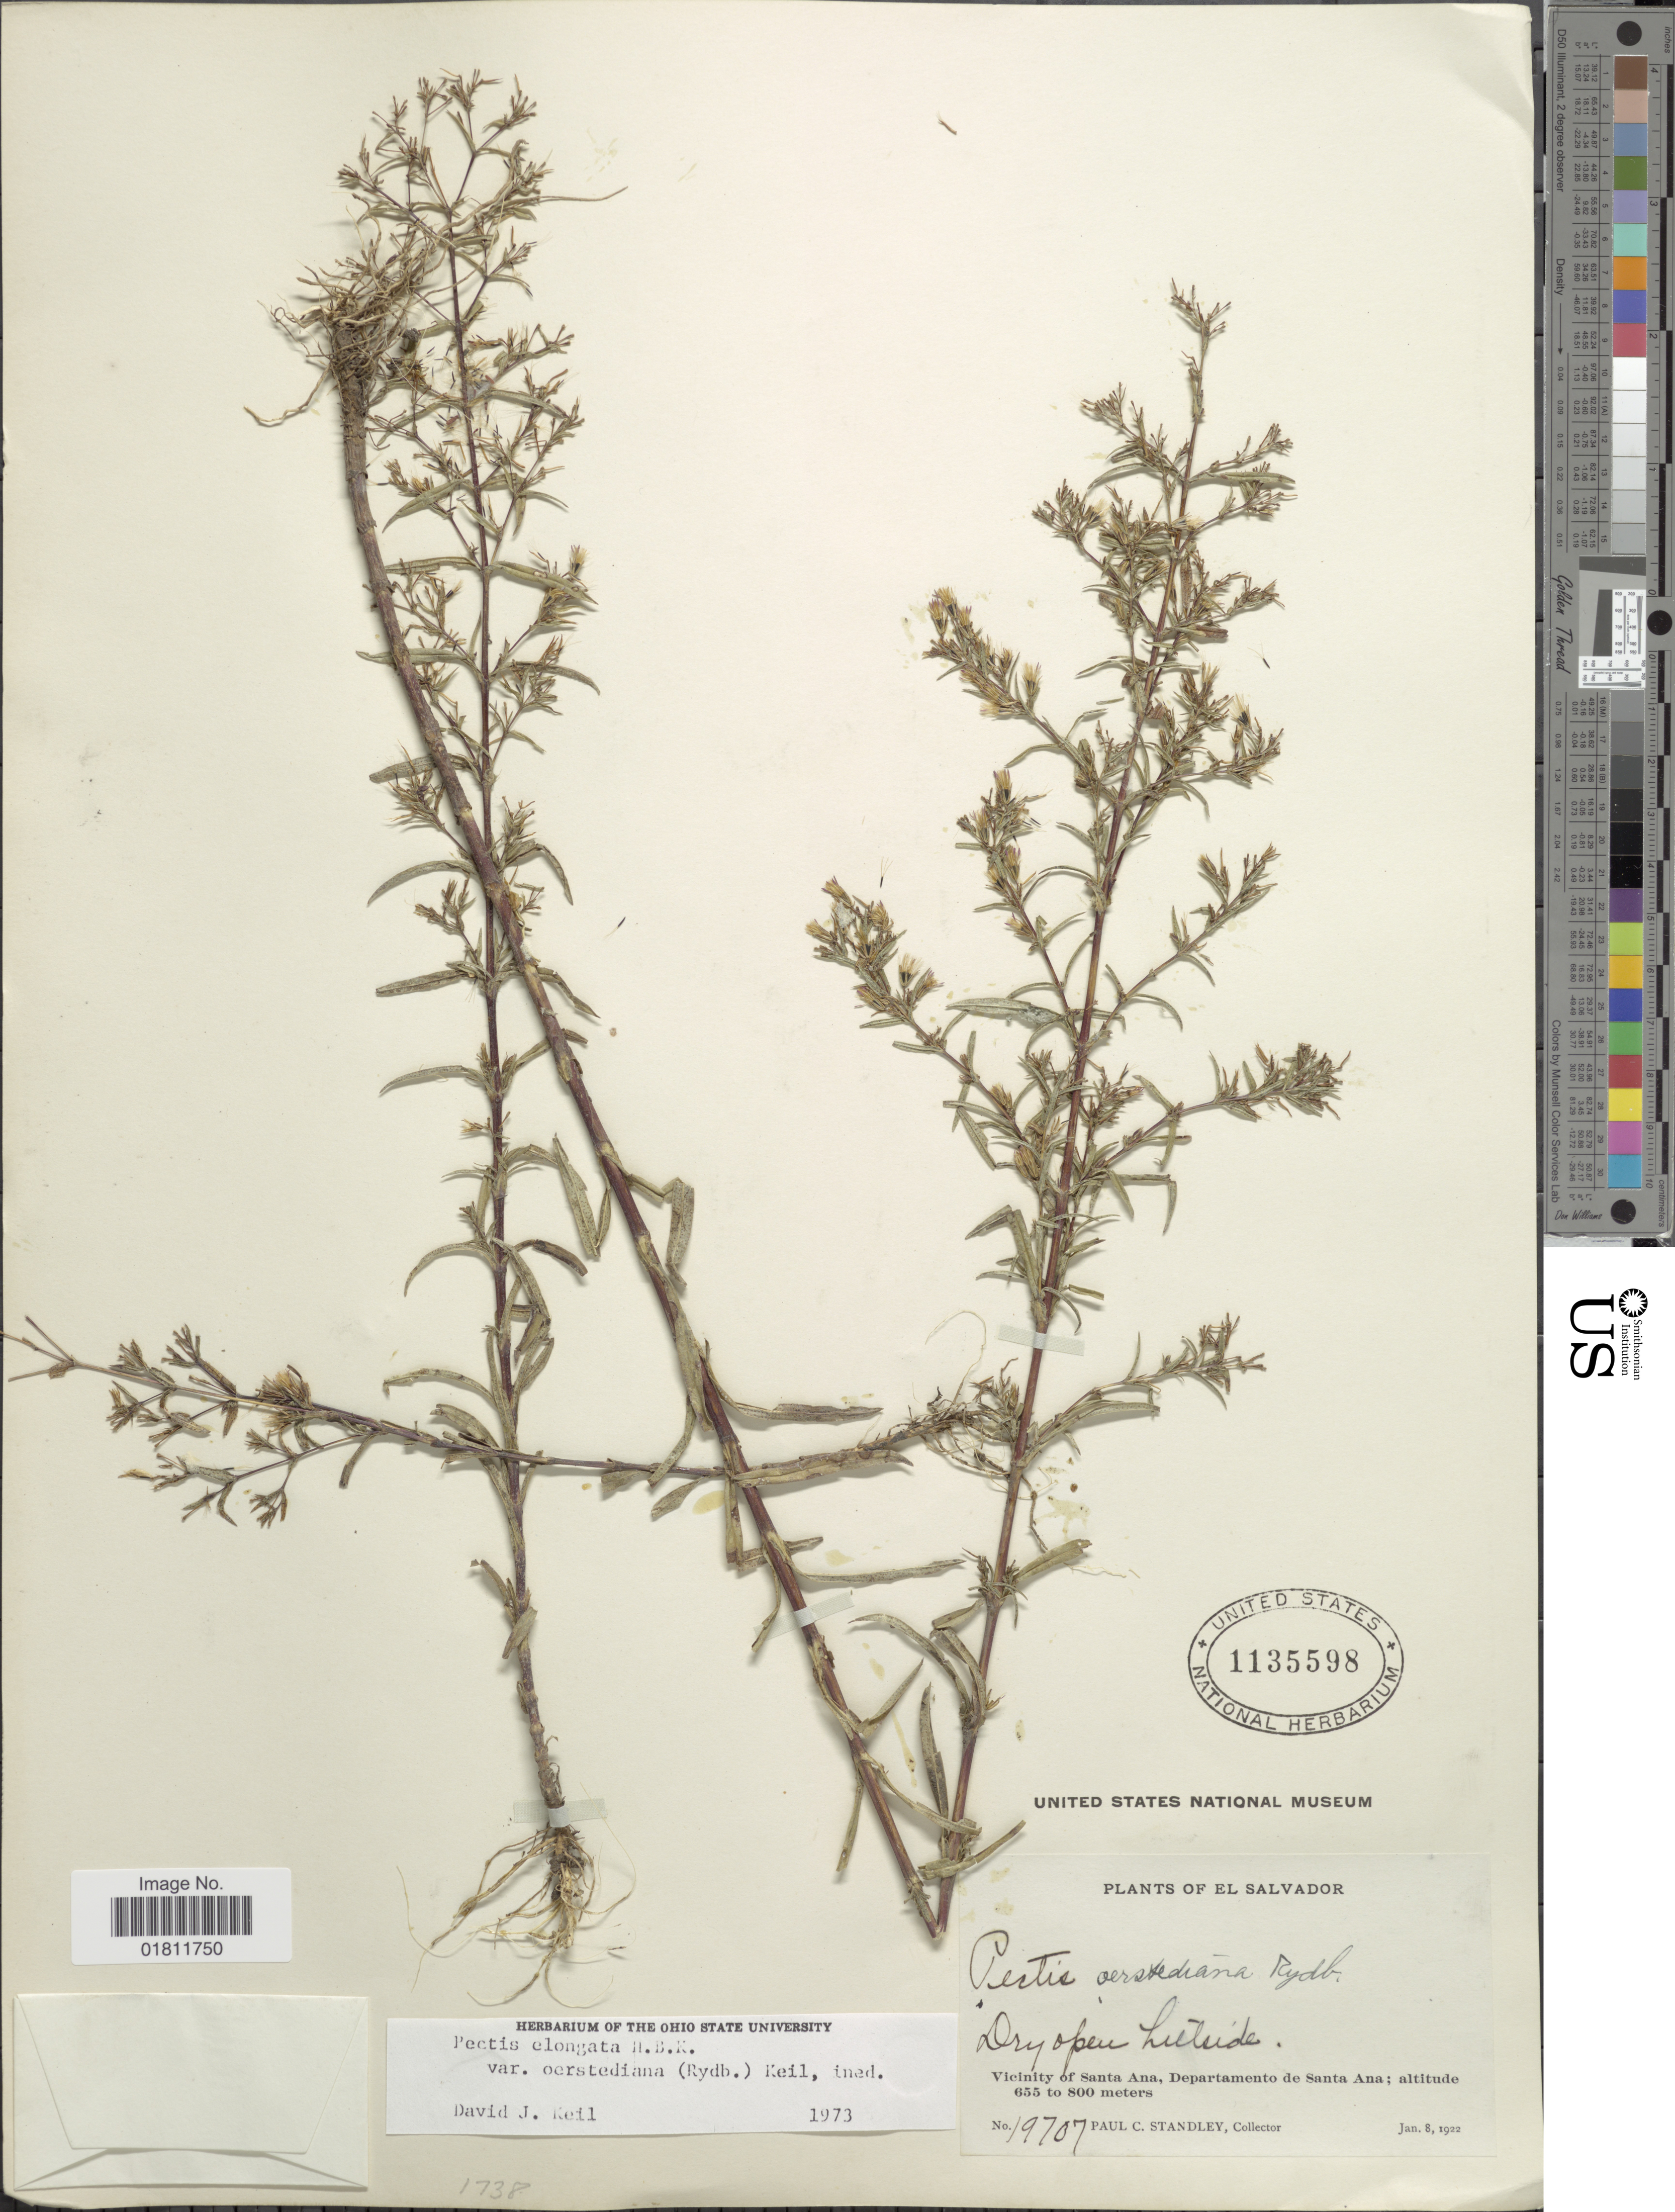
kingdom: Plantae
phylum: Tracheophyta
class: Magnoliopsida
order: Asterales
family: Asteraceae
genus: Pectis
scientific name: Pectis elongata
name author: Kunth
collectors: P. C. Standley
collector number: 19707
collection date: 1922-01-08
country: El Salvador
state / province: Santa Ana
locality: Vicinity of Santa Ana, Departamento de Santa Ana.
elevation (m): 655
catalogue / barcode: US 1135598